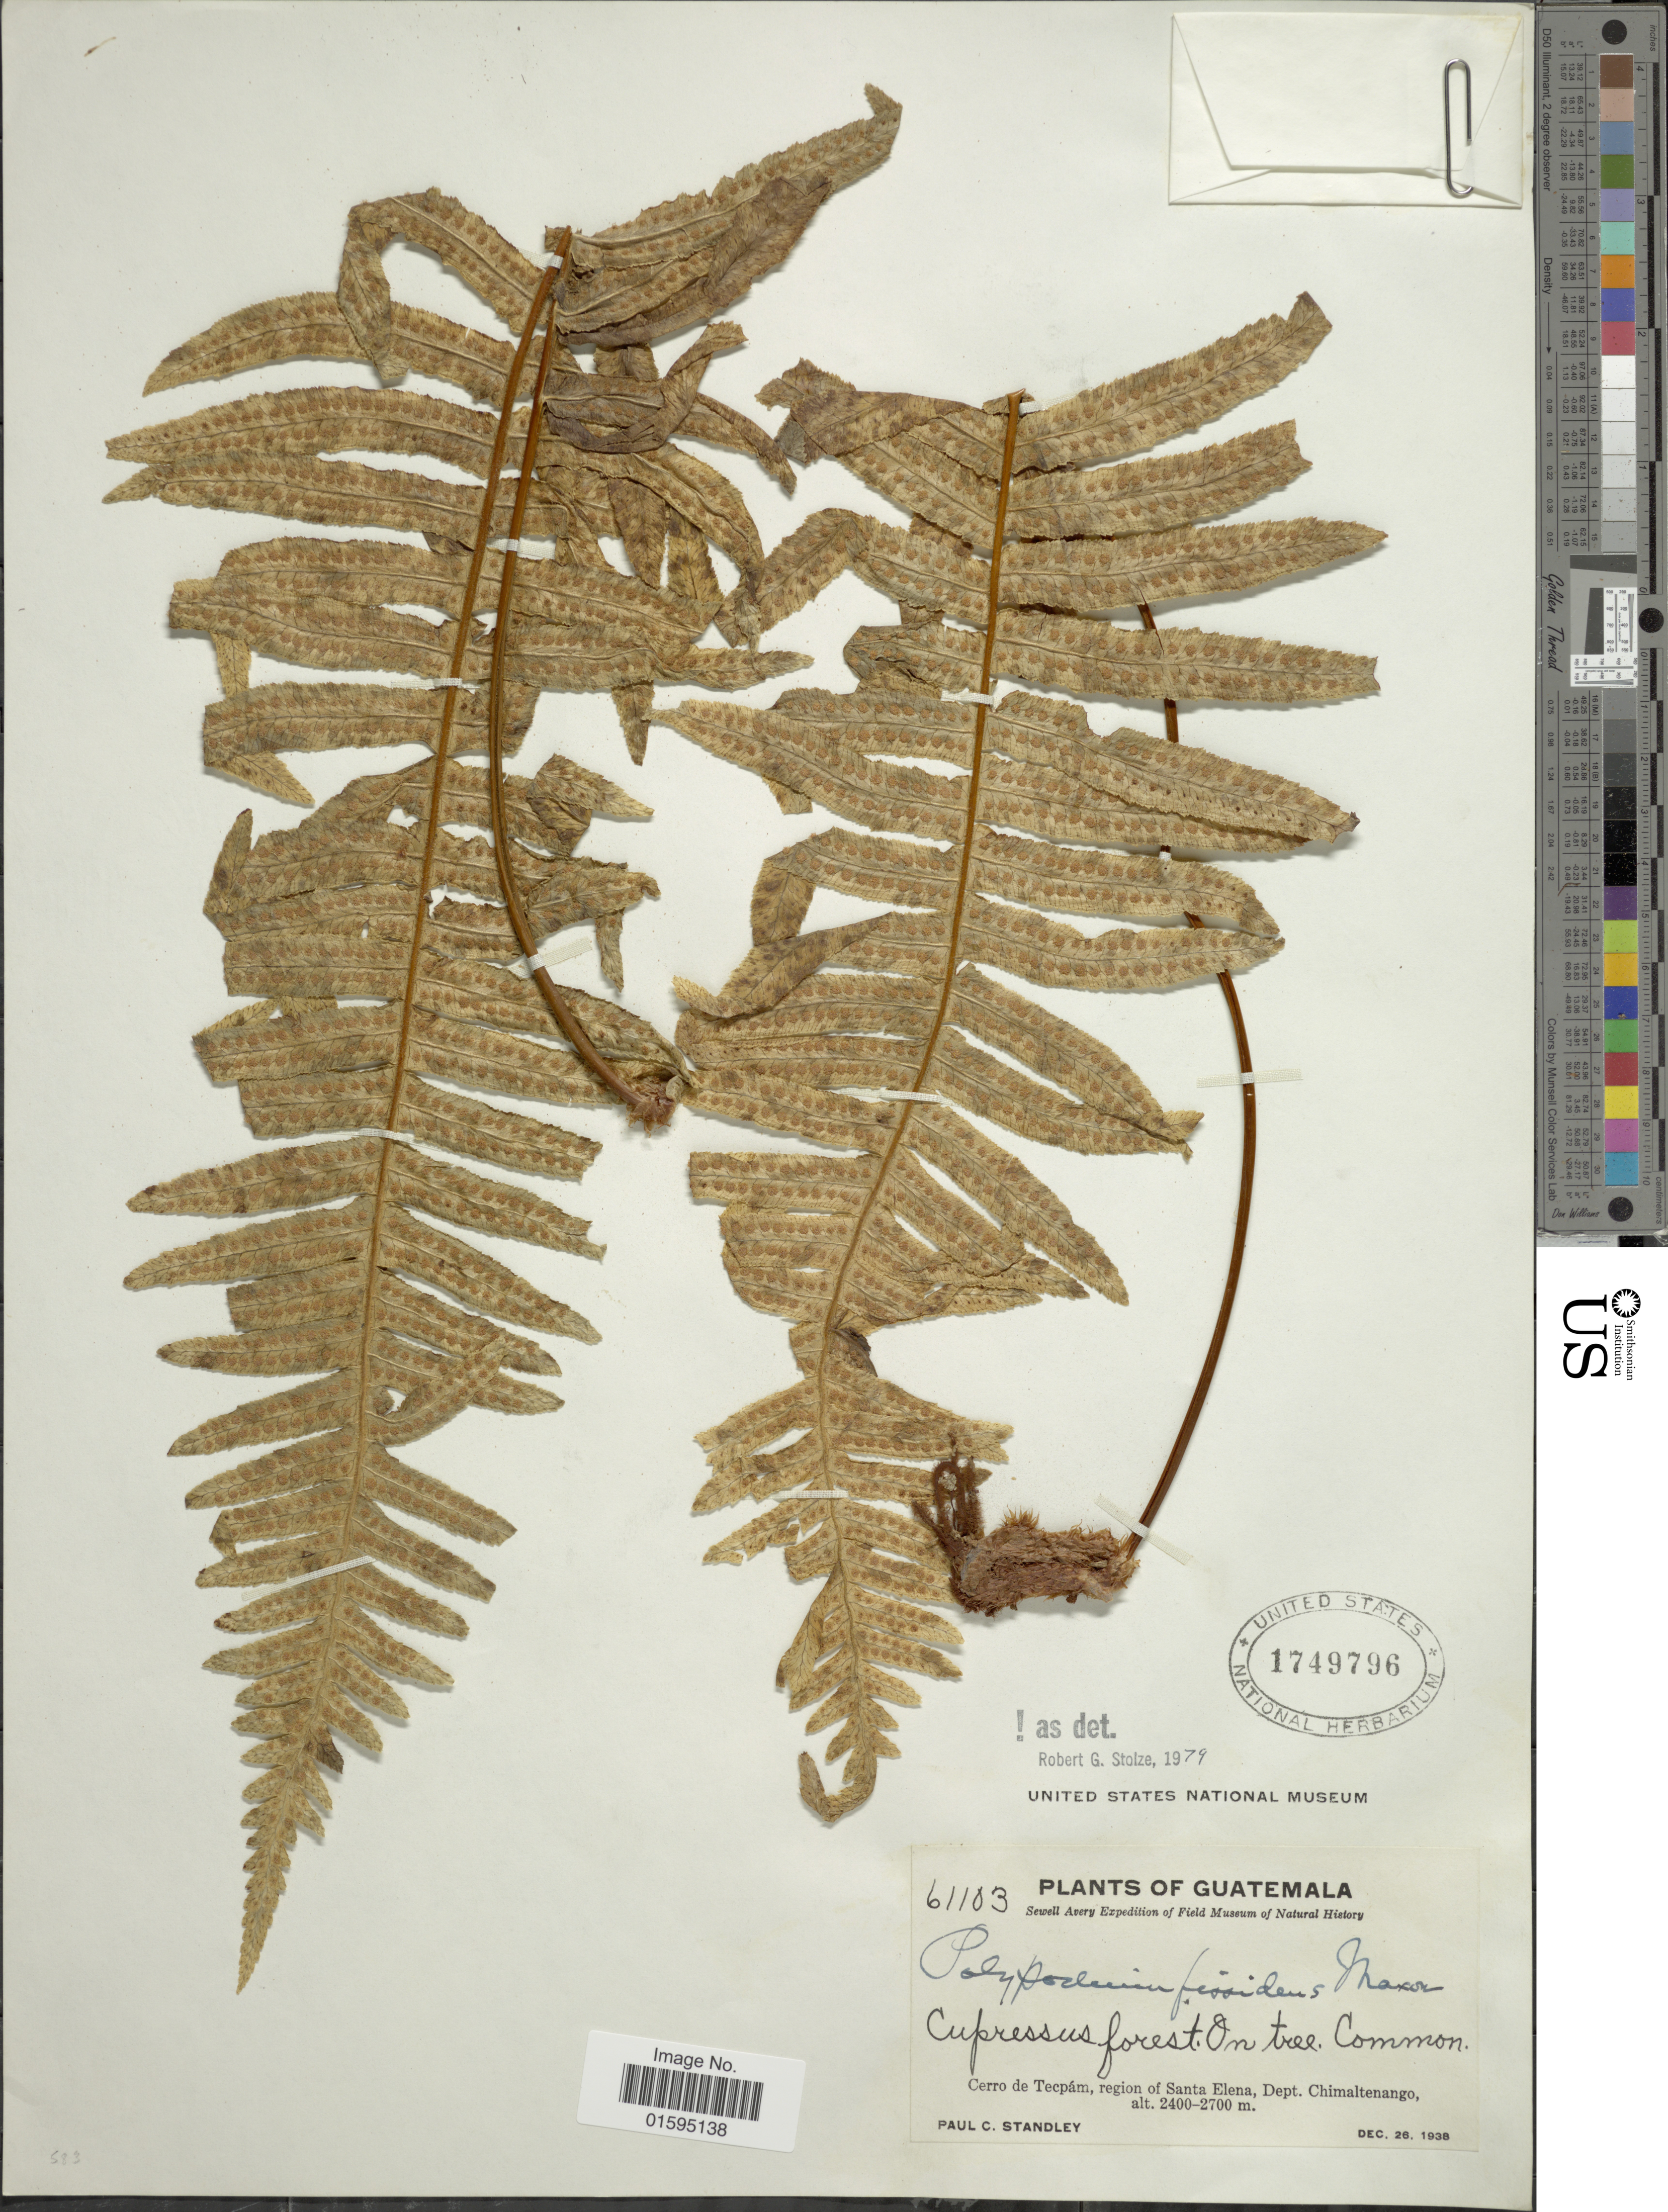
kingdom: Plantae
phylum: Tracheophyta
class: Polypodiopsida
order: Polypodiales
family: Polypodiaceae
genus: Polypodium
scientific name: Polypodium fissidens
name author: Maxon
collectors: P. C. Standley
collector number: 61103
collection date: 1938-12-26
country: Guatemala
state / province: Chimaltenango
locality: Cerro de Tecpám, region of Santa Elena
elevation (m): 2400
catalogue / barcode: US 1749796